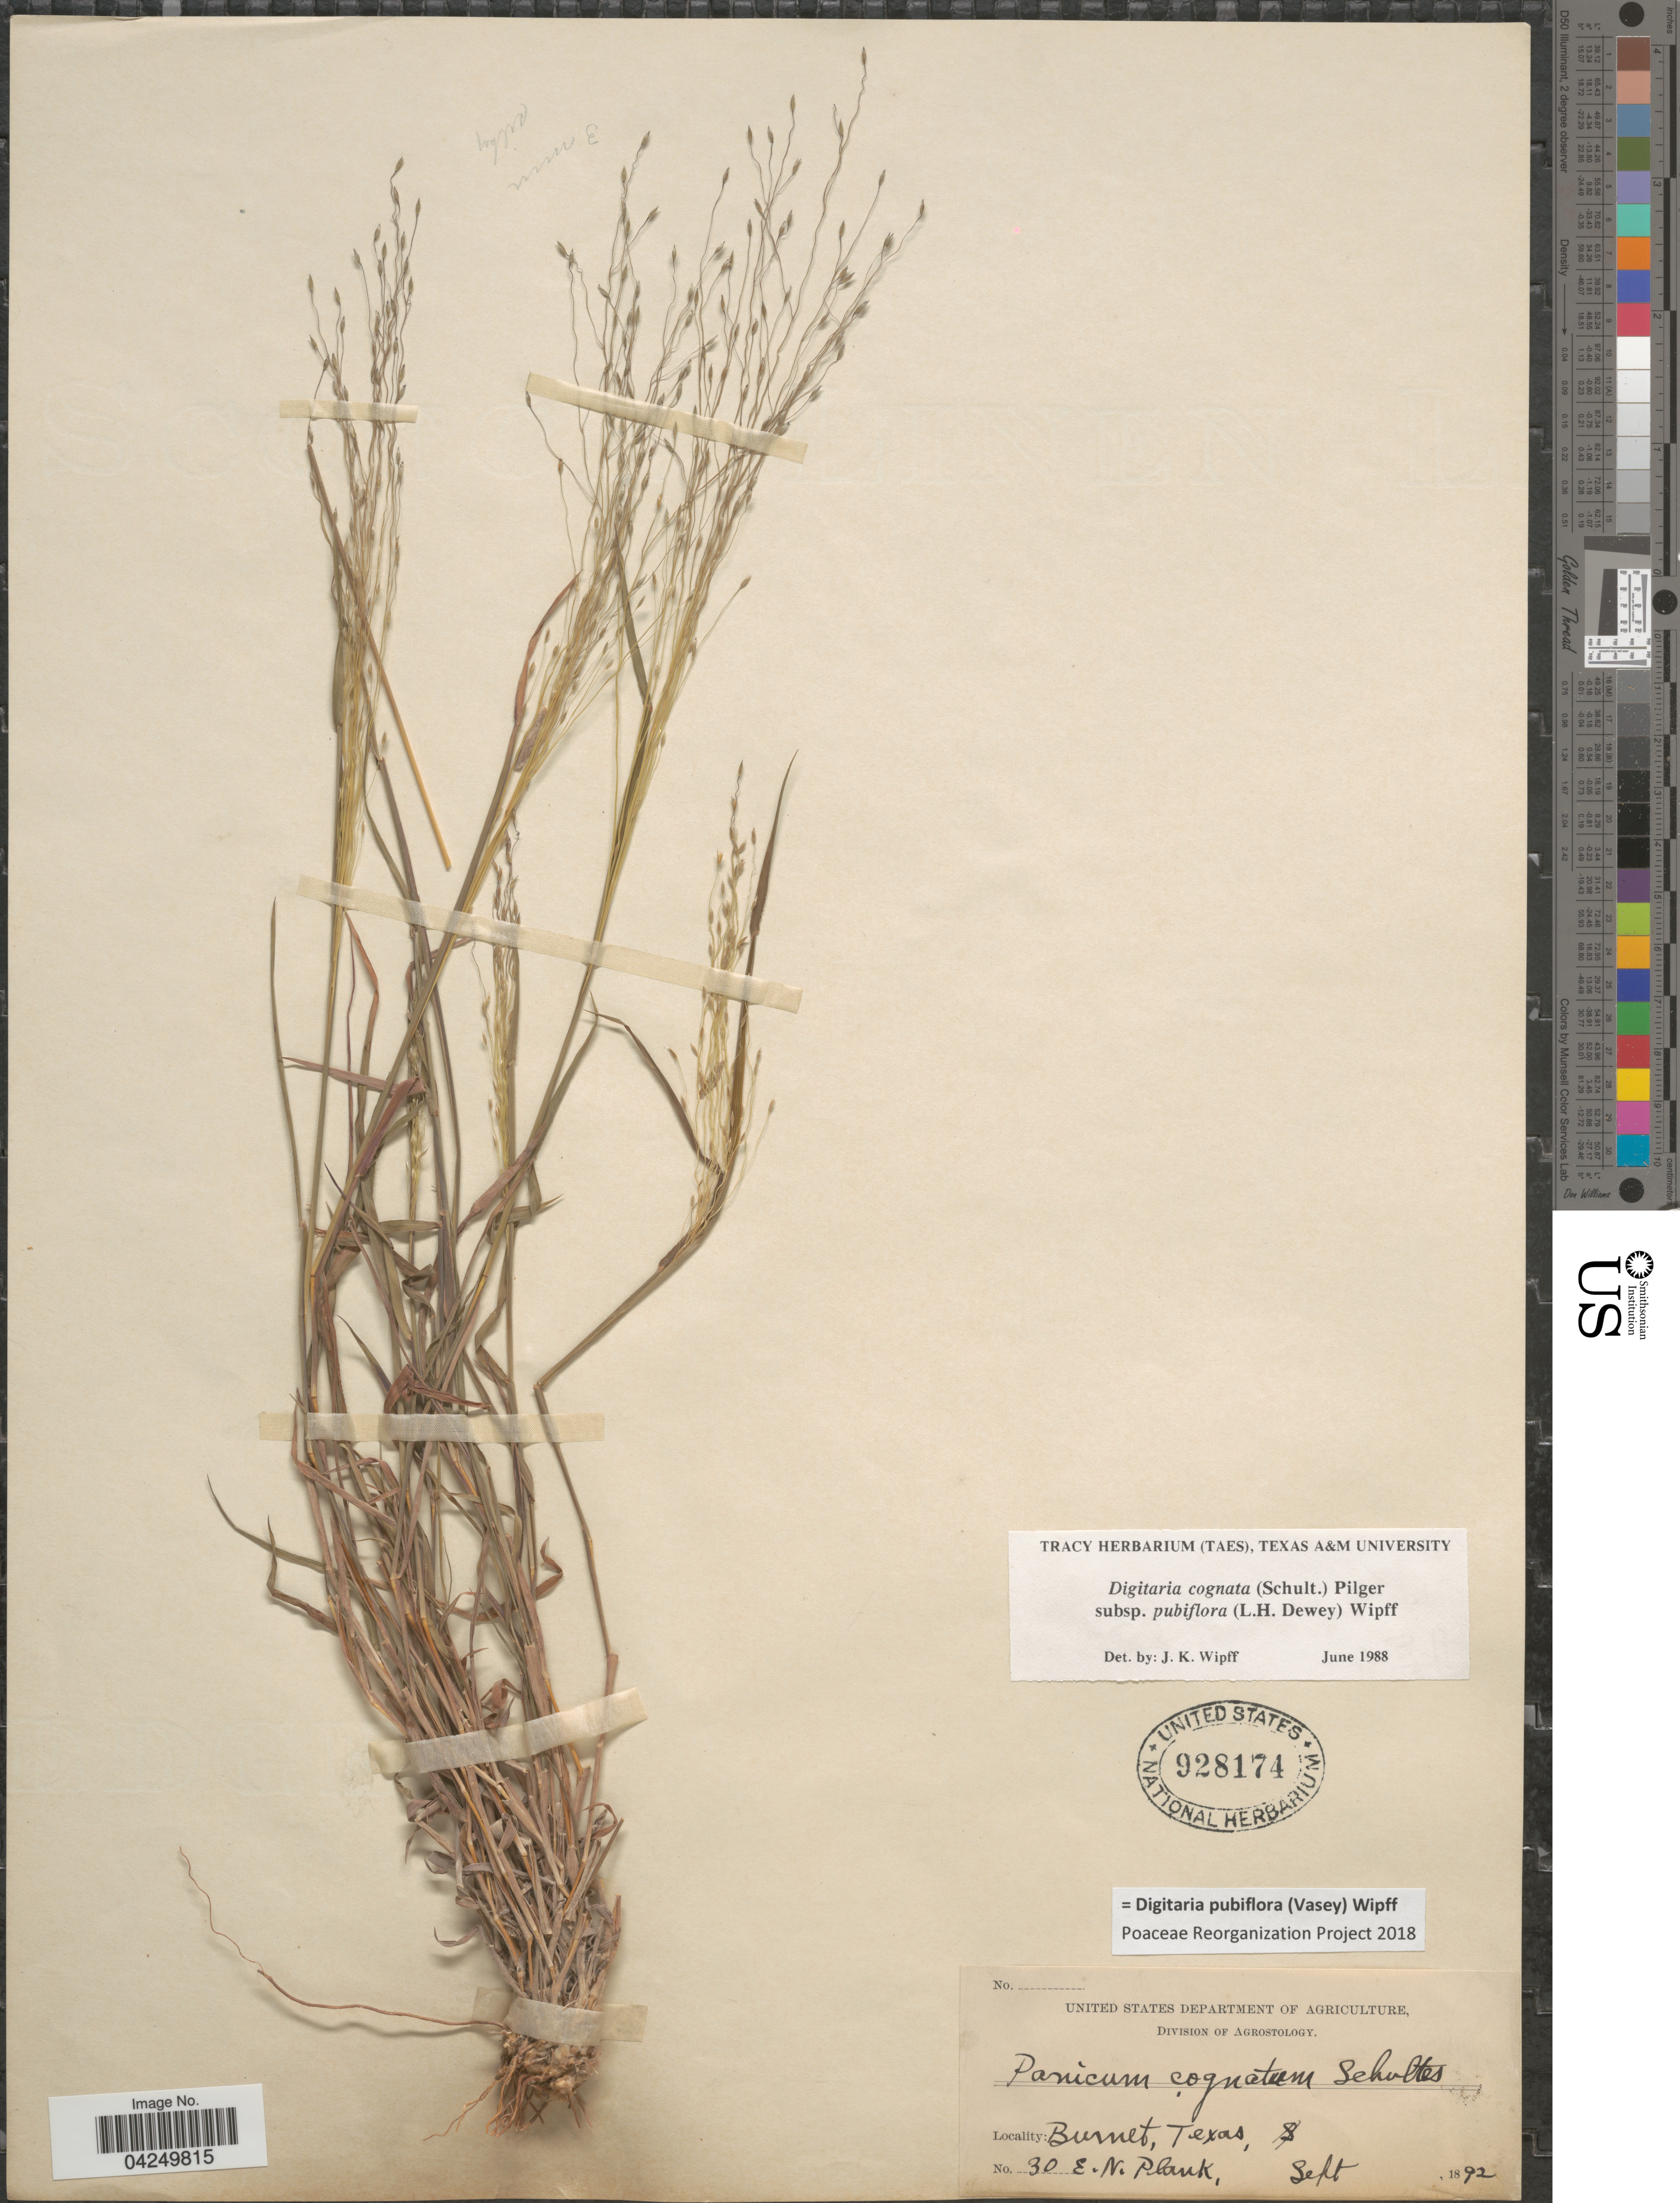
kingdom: Plantae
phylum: Tracheophyta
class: Liliopsida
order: Poales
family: Poaceae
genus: Digitaria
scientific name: Digitaria pubiflora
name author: (Vasey) Wipff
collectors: E. Plank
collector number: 30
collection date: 1892-09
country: United States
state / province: Texas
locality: Burnet.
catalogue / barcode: US 928174